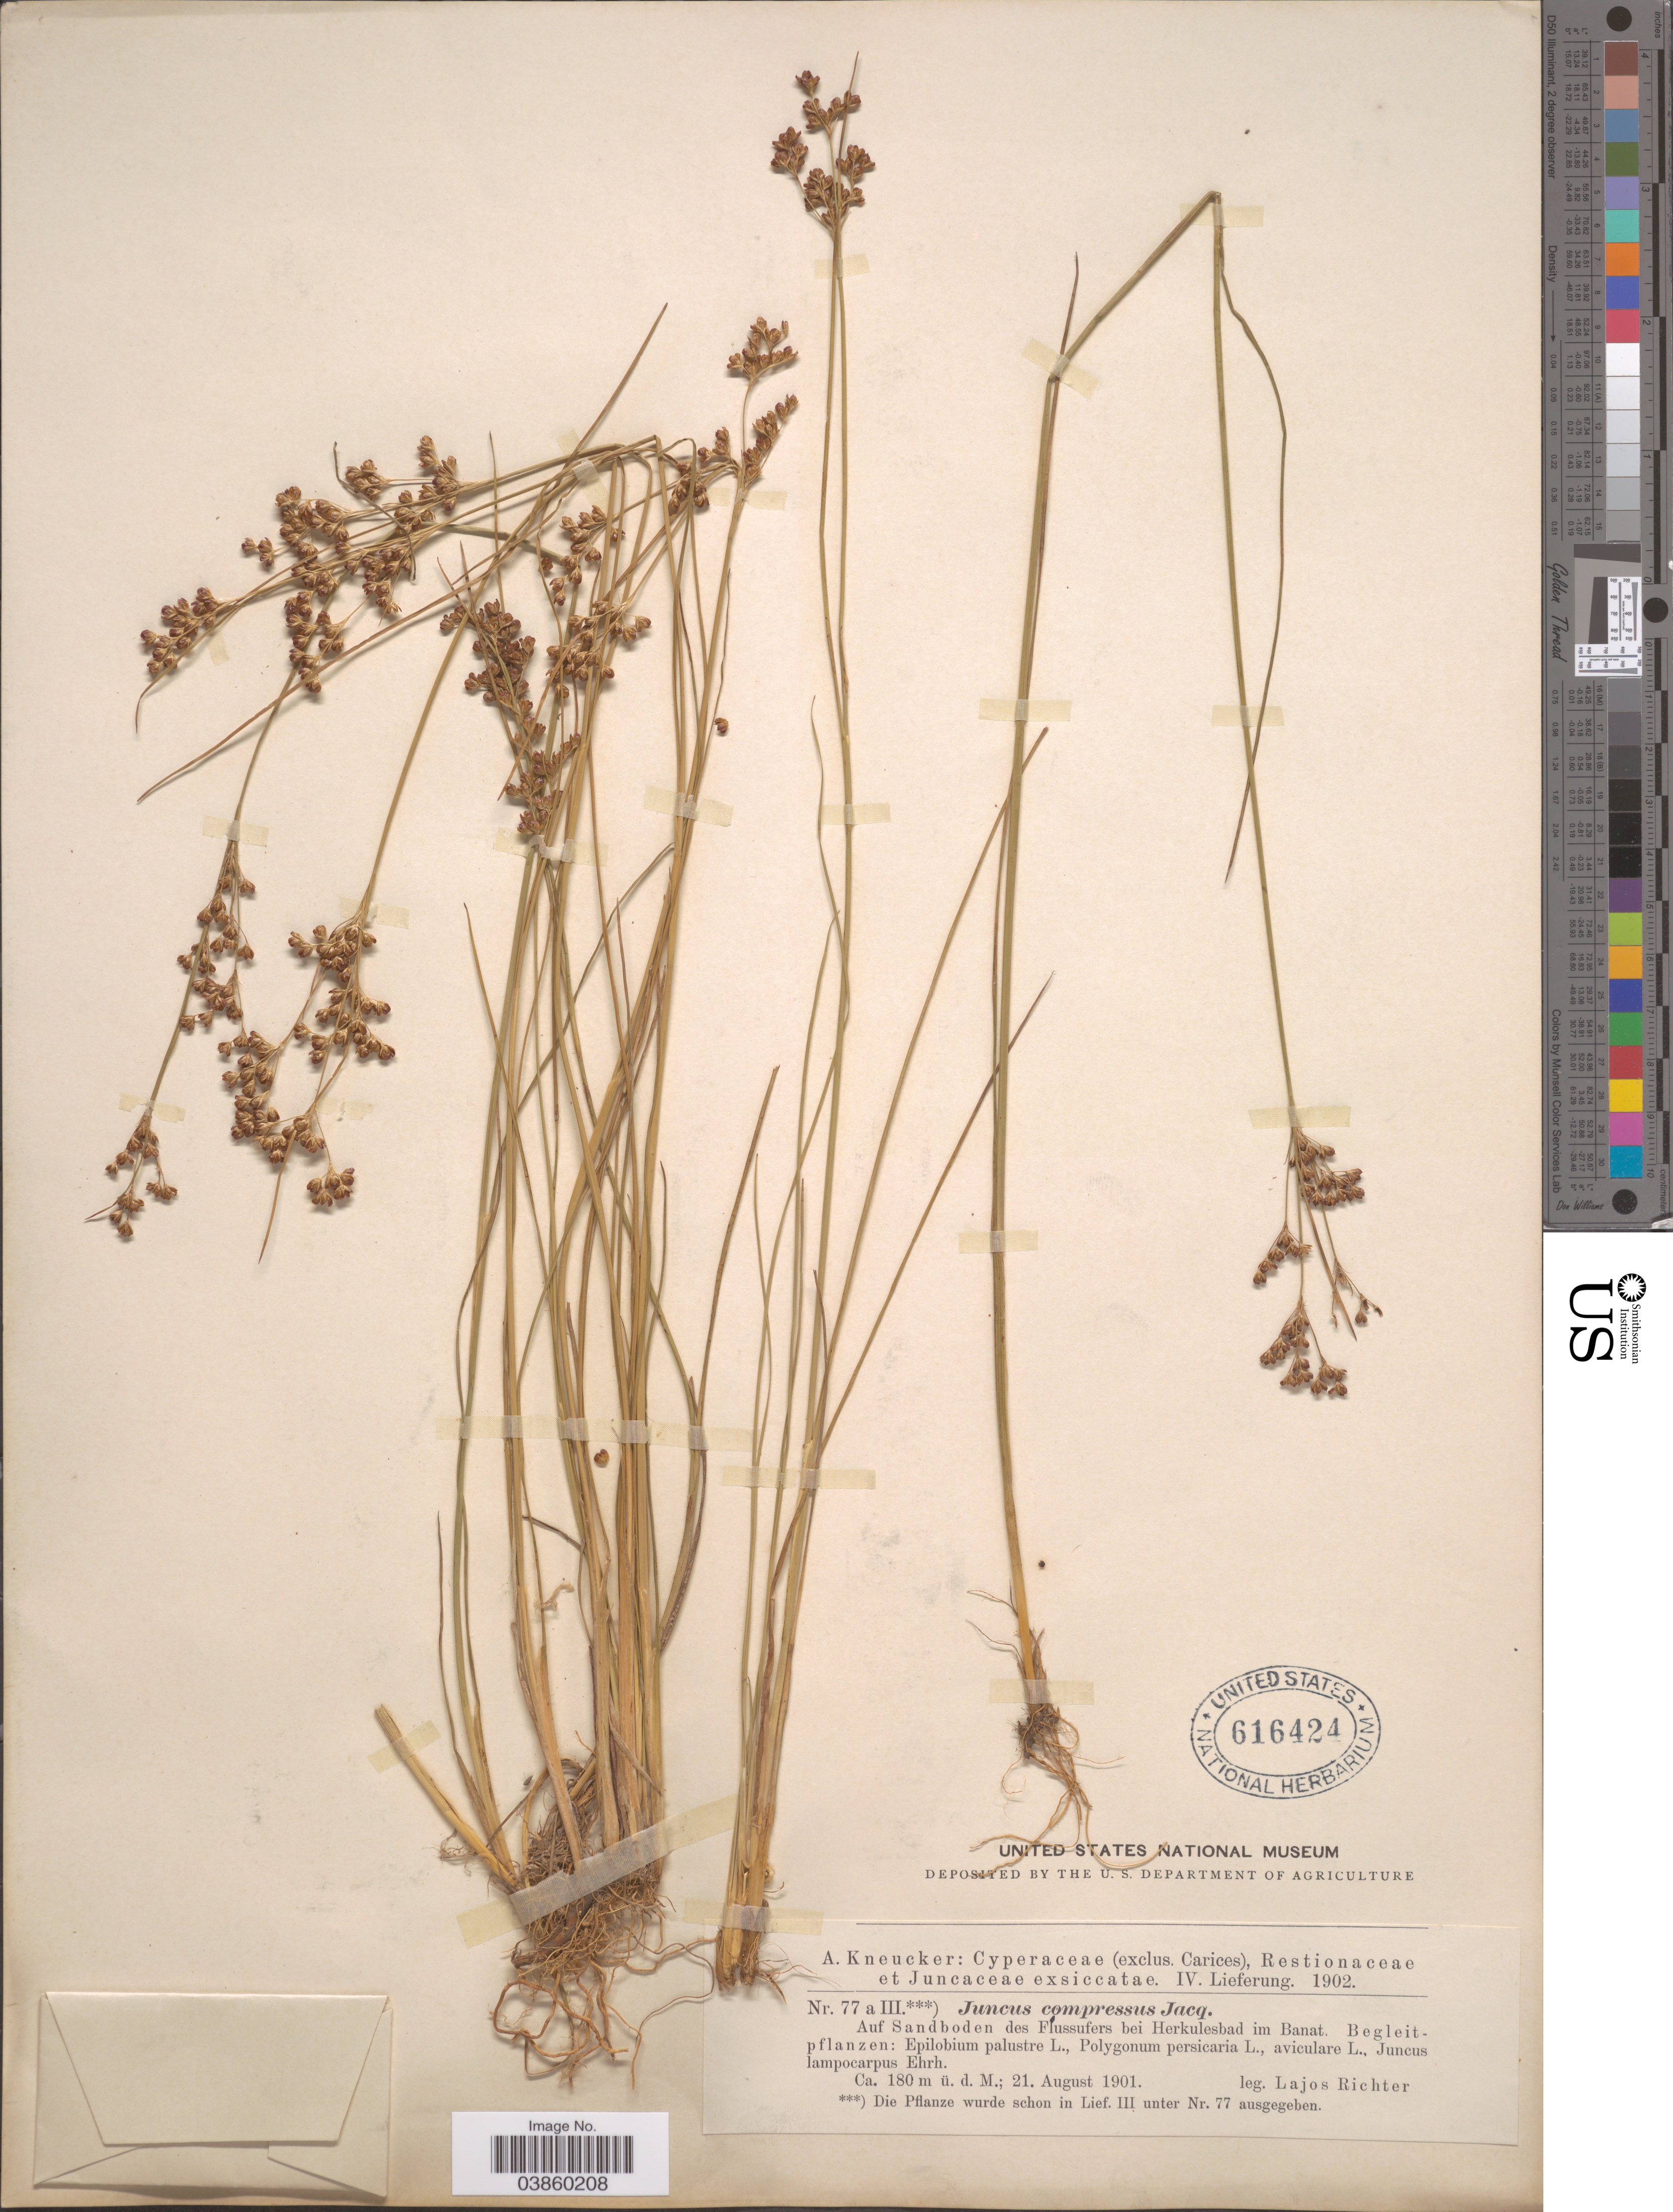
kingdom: Plantae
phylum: Tracheophyta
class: Liliopsida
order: Poales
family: Juncaceae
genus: Juncus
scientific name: Juncus compressus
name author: Jacq.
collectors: L. Richter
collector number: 77 a III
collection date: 1901-08-21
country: Romania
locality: Auf Sandboden des Flussufers bei Herkulesbad im Banat. [unsure placement]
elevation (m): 180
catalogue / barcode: US 616424